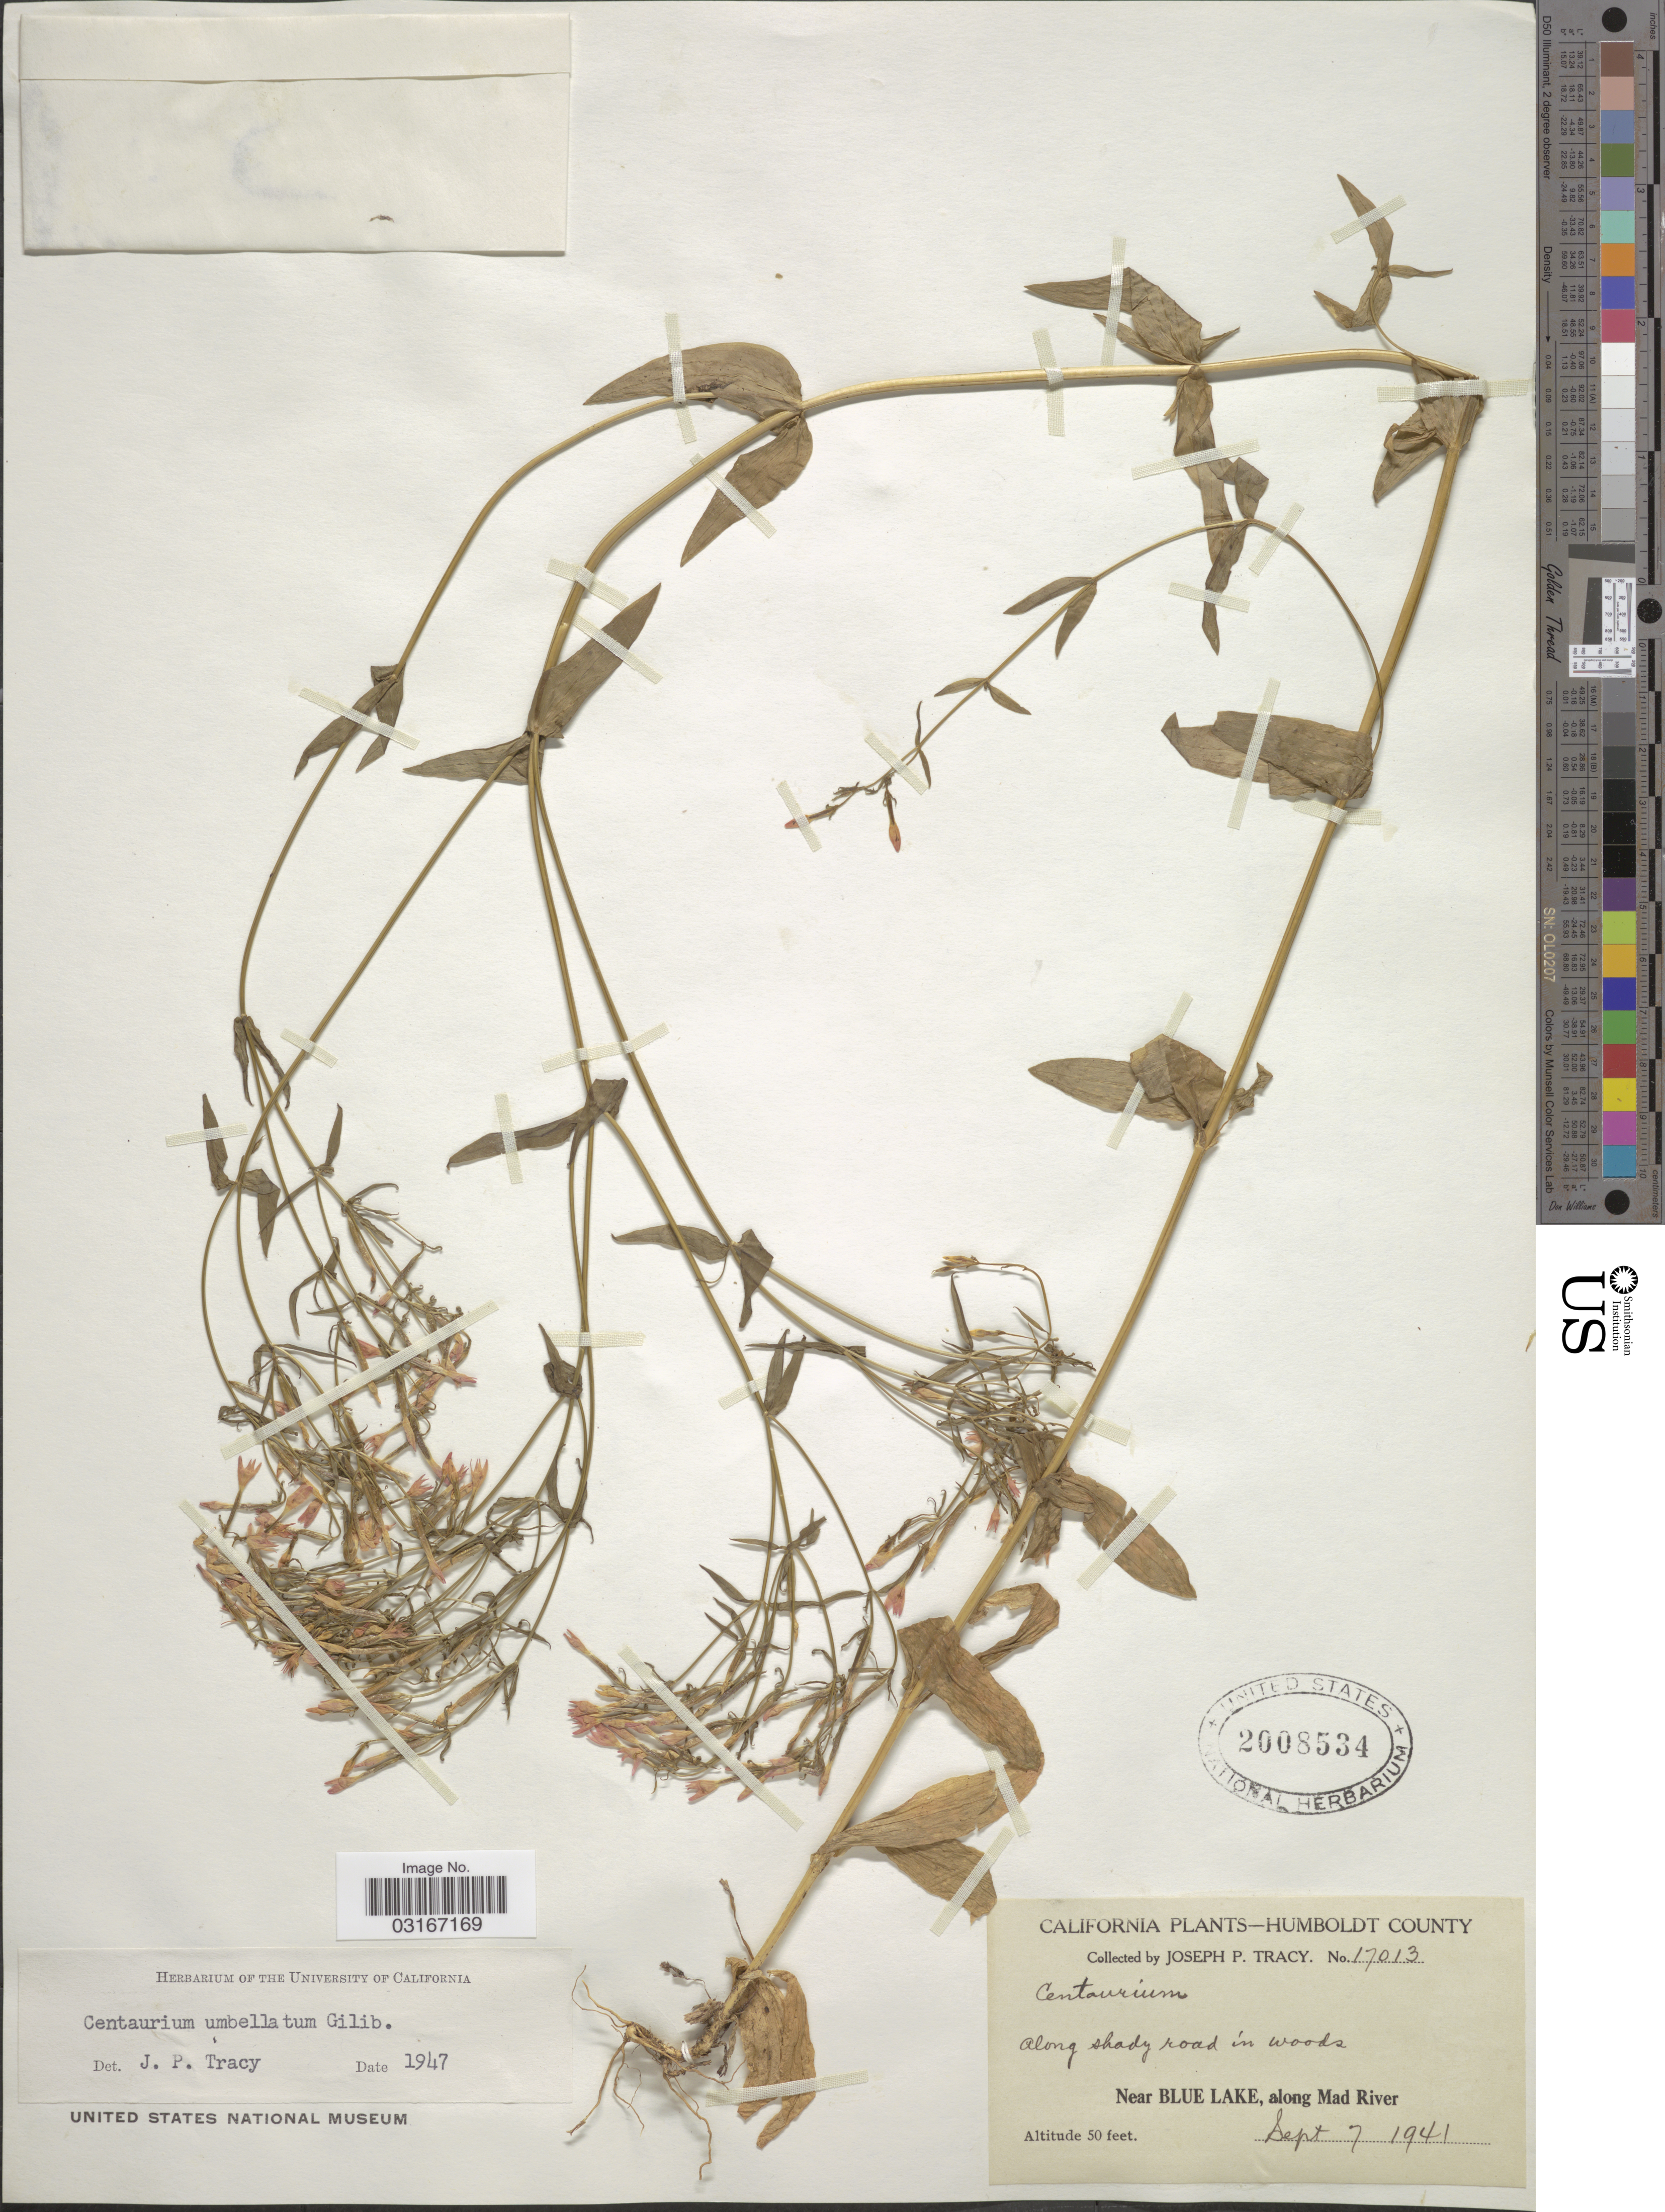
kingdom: Plantae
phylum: Tracheophyta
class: Magnoliopsida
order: Gentianales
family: Gentianaceae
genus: Centaurium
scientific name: Centaurium spicatum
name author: (L.) Fritsch ex Janch.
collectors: J. Tracy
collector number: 17013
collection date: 1941-09-07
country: United States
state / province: California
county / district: Humboldt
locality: Humboldt County. Near Blue Lake, along Mad River.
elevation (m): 15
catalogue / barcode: US 2008534